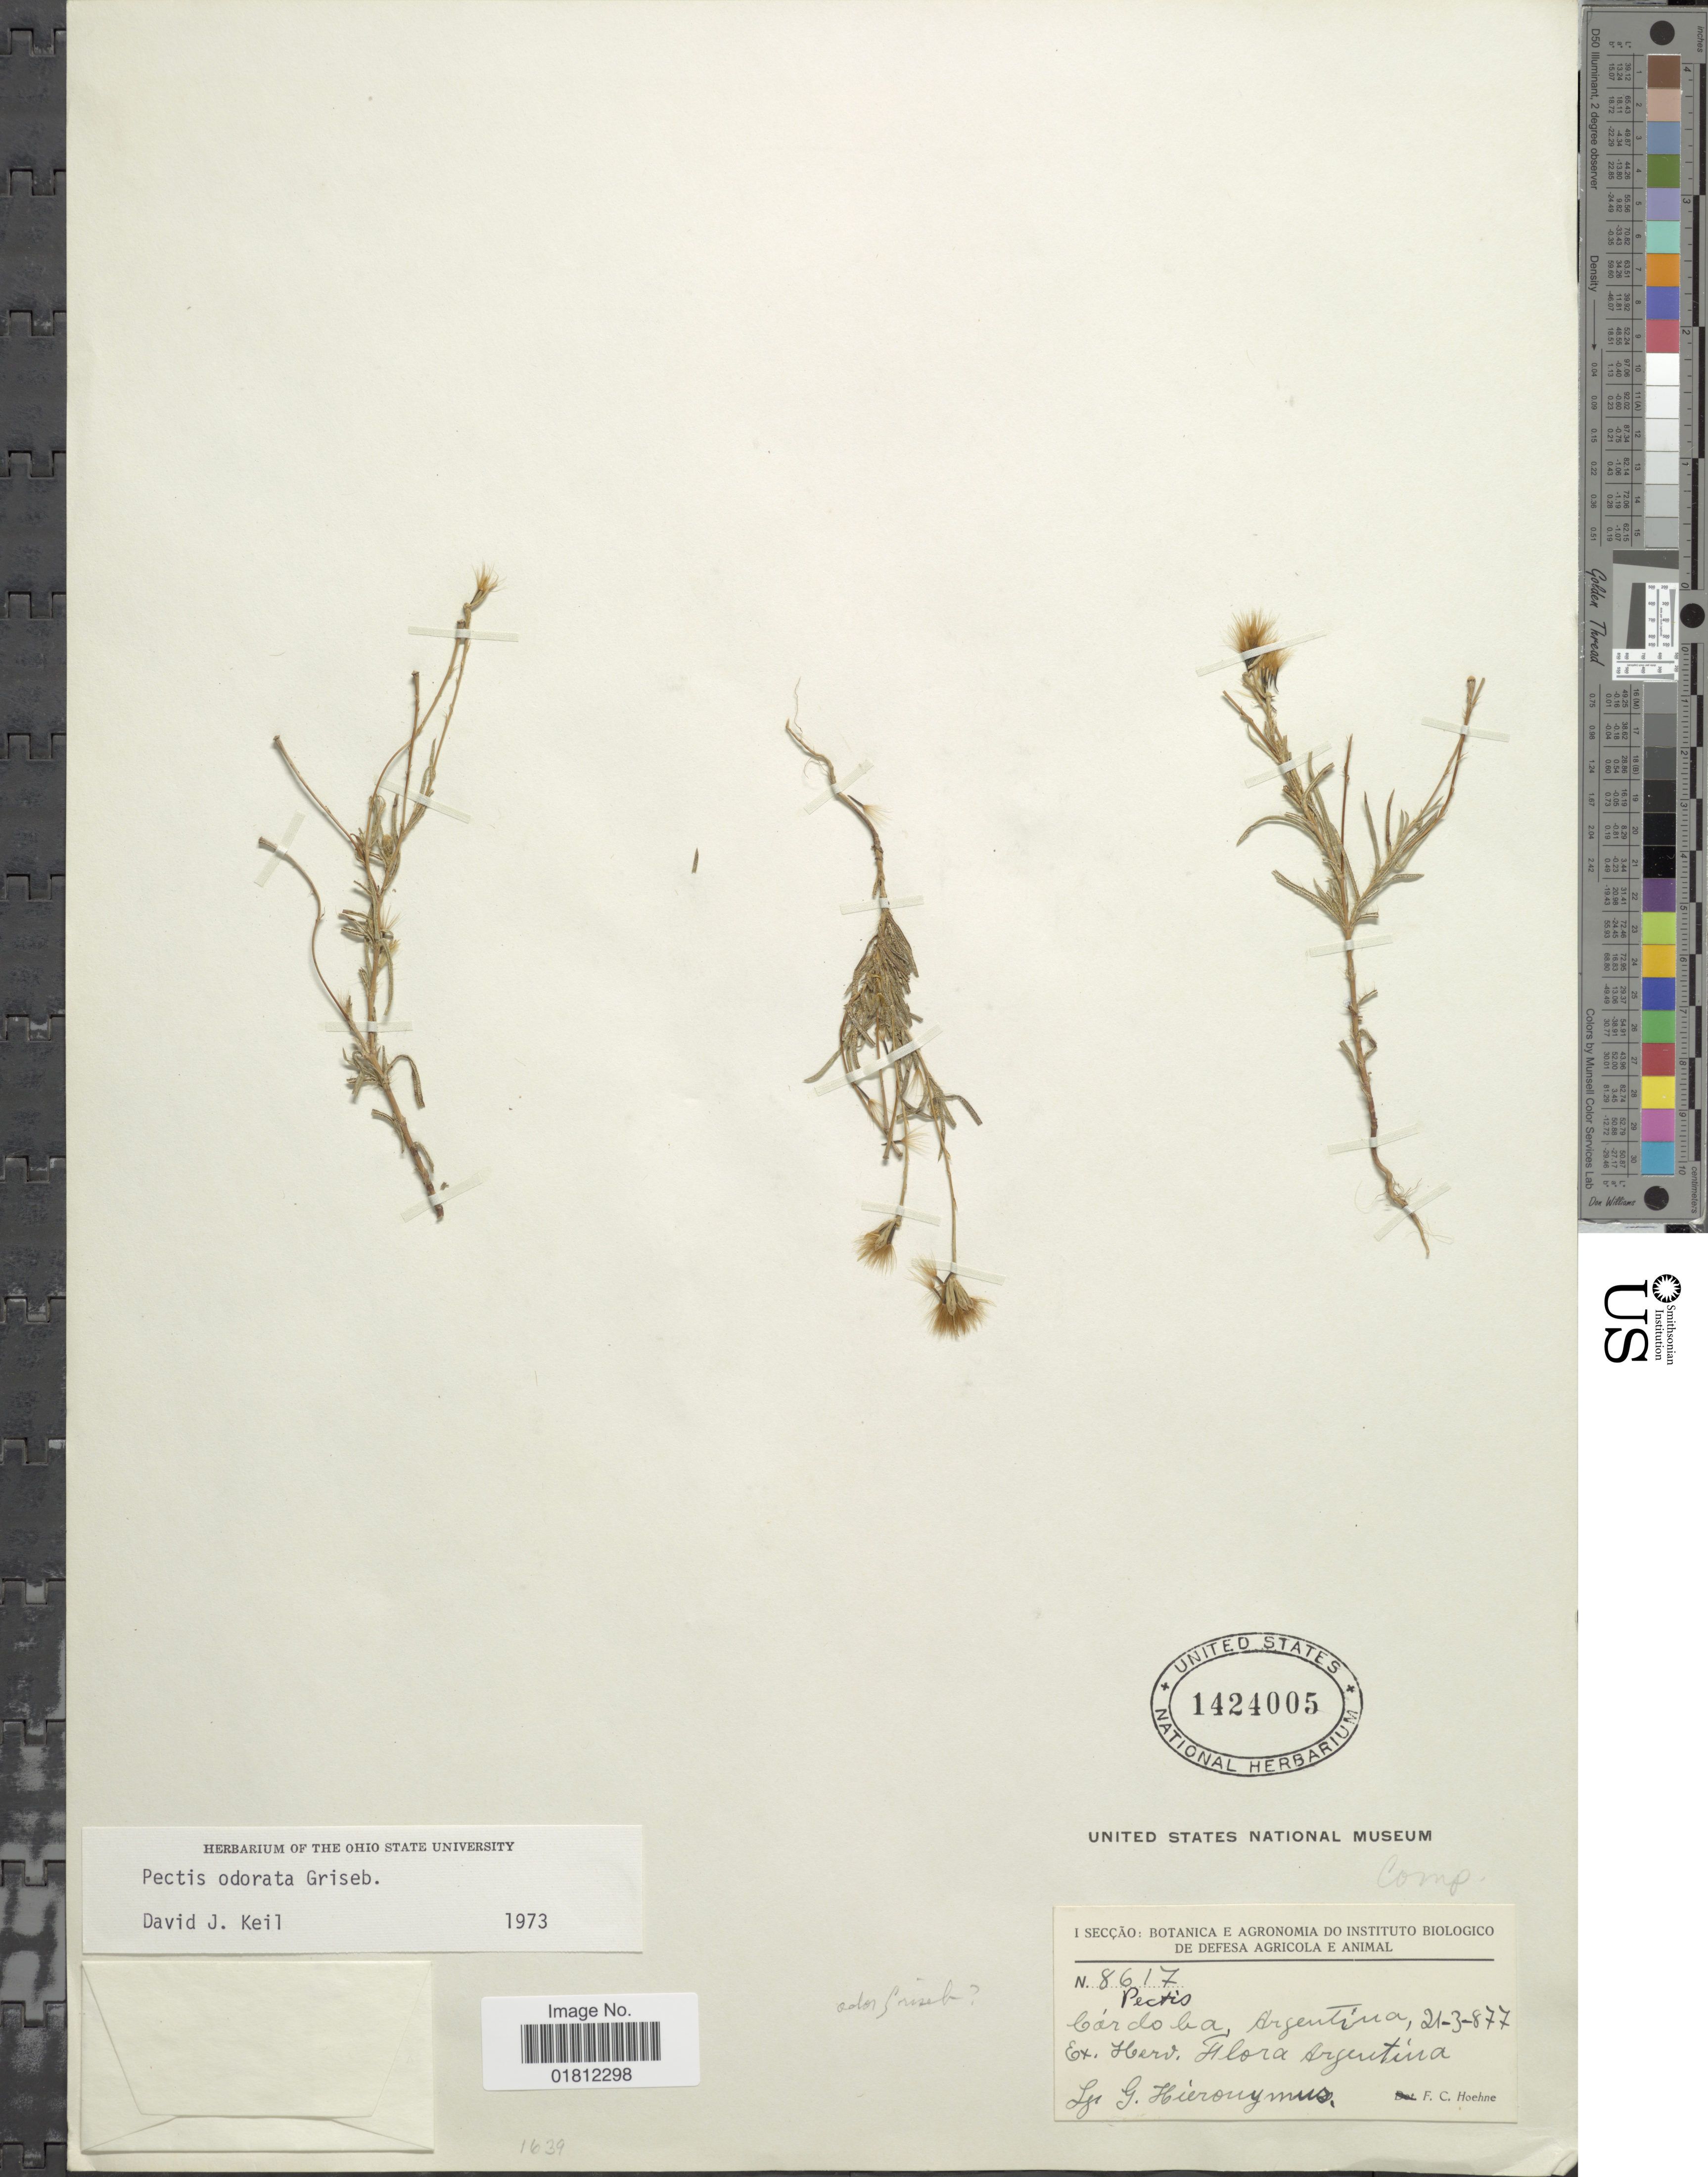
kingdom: Plantae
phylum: Tracheophyta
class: Magnoliopsida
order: Asterales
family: Asteraceae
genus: Pectis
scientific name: Pectis odorata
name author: Griseb.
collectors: G. H. Hieronymus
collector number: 8617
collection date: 1877-03-21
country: Argentina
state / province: Cordoba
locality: Cardoba, Argentina.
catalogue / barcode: US 1424005